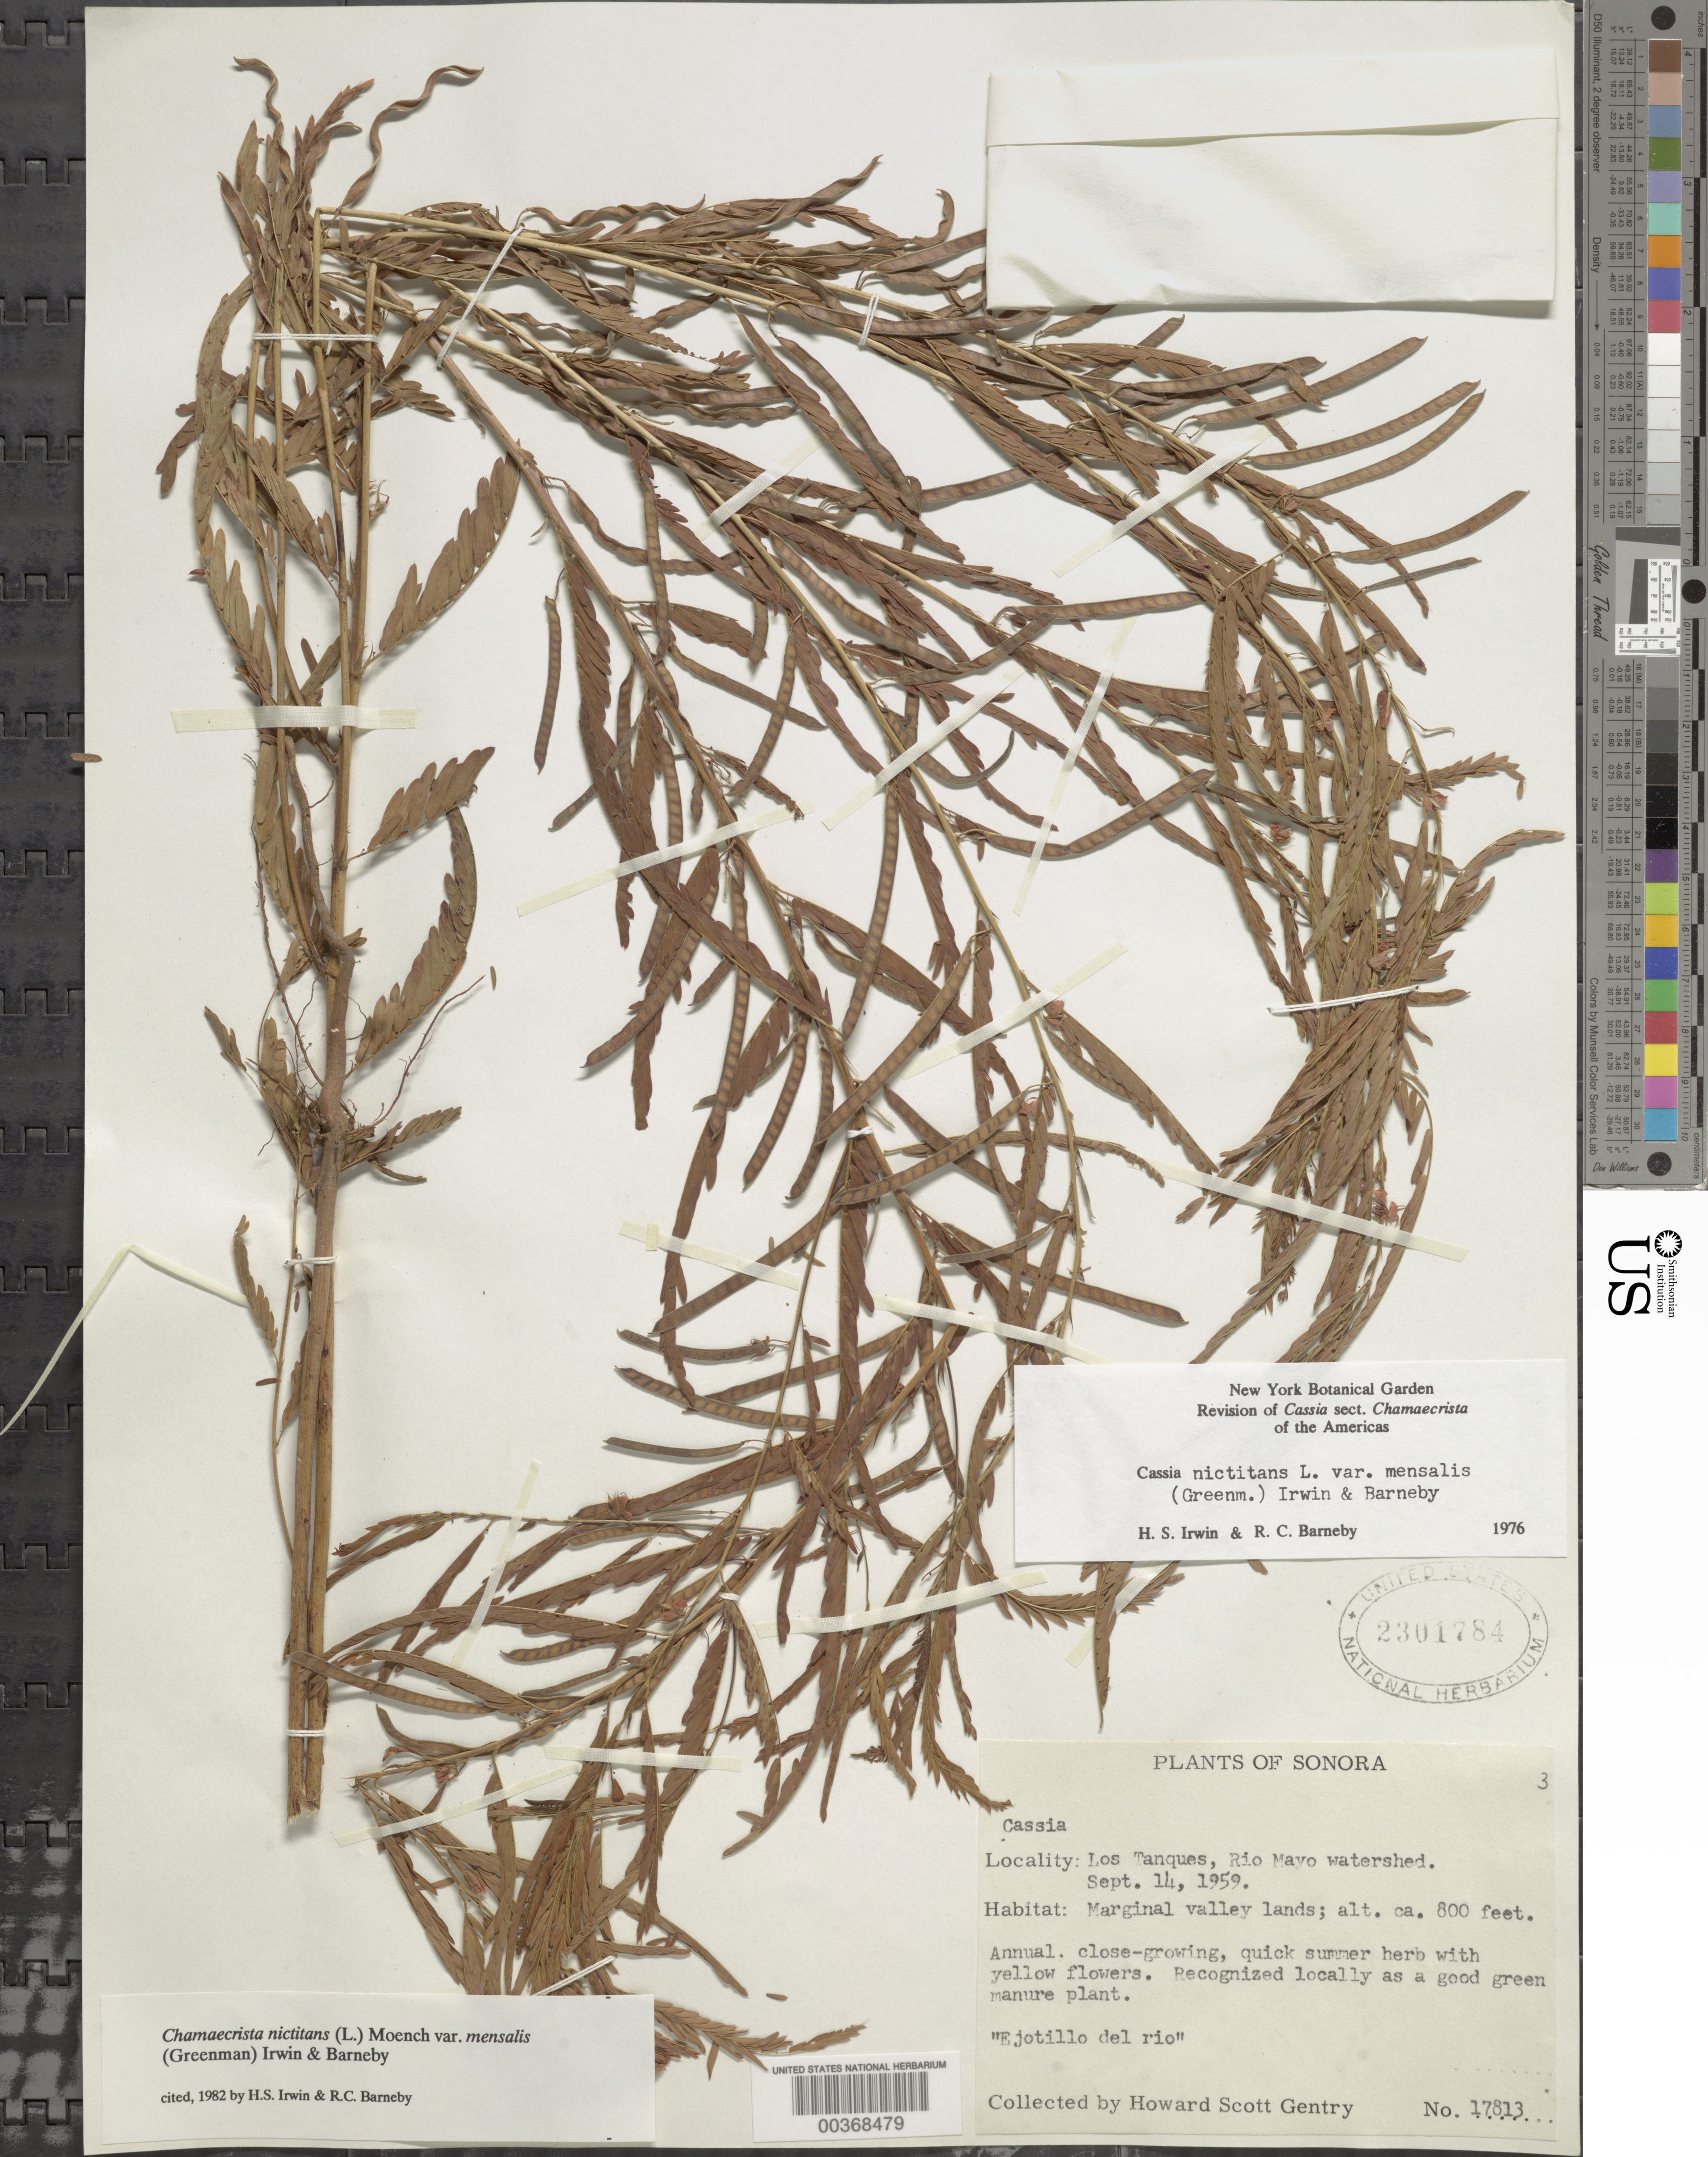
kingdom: Plantae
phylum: Tracheophyta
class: Magnoliopsida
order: Fabales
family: Fabaceae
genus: Chamaecrista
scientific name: Chamaecrista nictitans var. mensalis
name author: (Greenm.) H.S. Irwin & Barneby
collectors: H. S. Gentry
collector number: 17813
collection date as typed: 14 Sep 1959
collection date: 1959-09-14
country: Mexico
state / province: Sonora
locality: Los tanques, Rio Mayo watershed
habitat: Marginal valley lands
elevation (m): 800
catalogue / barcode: US 2301784